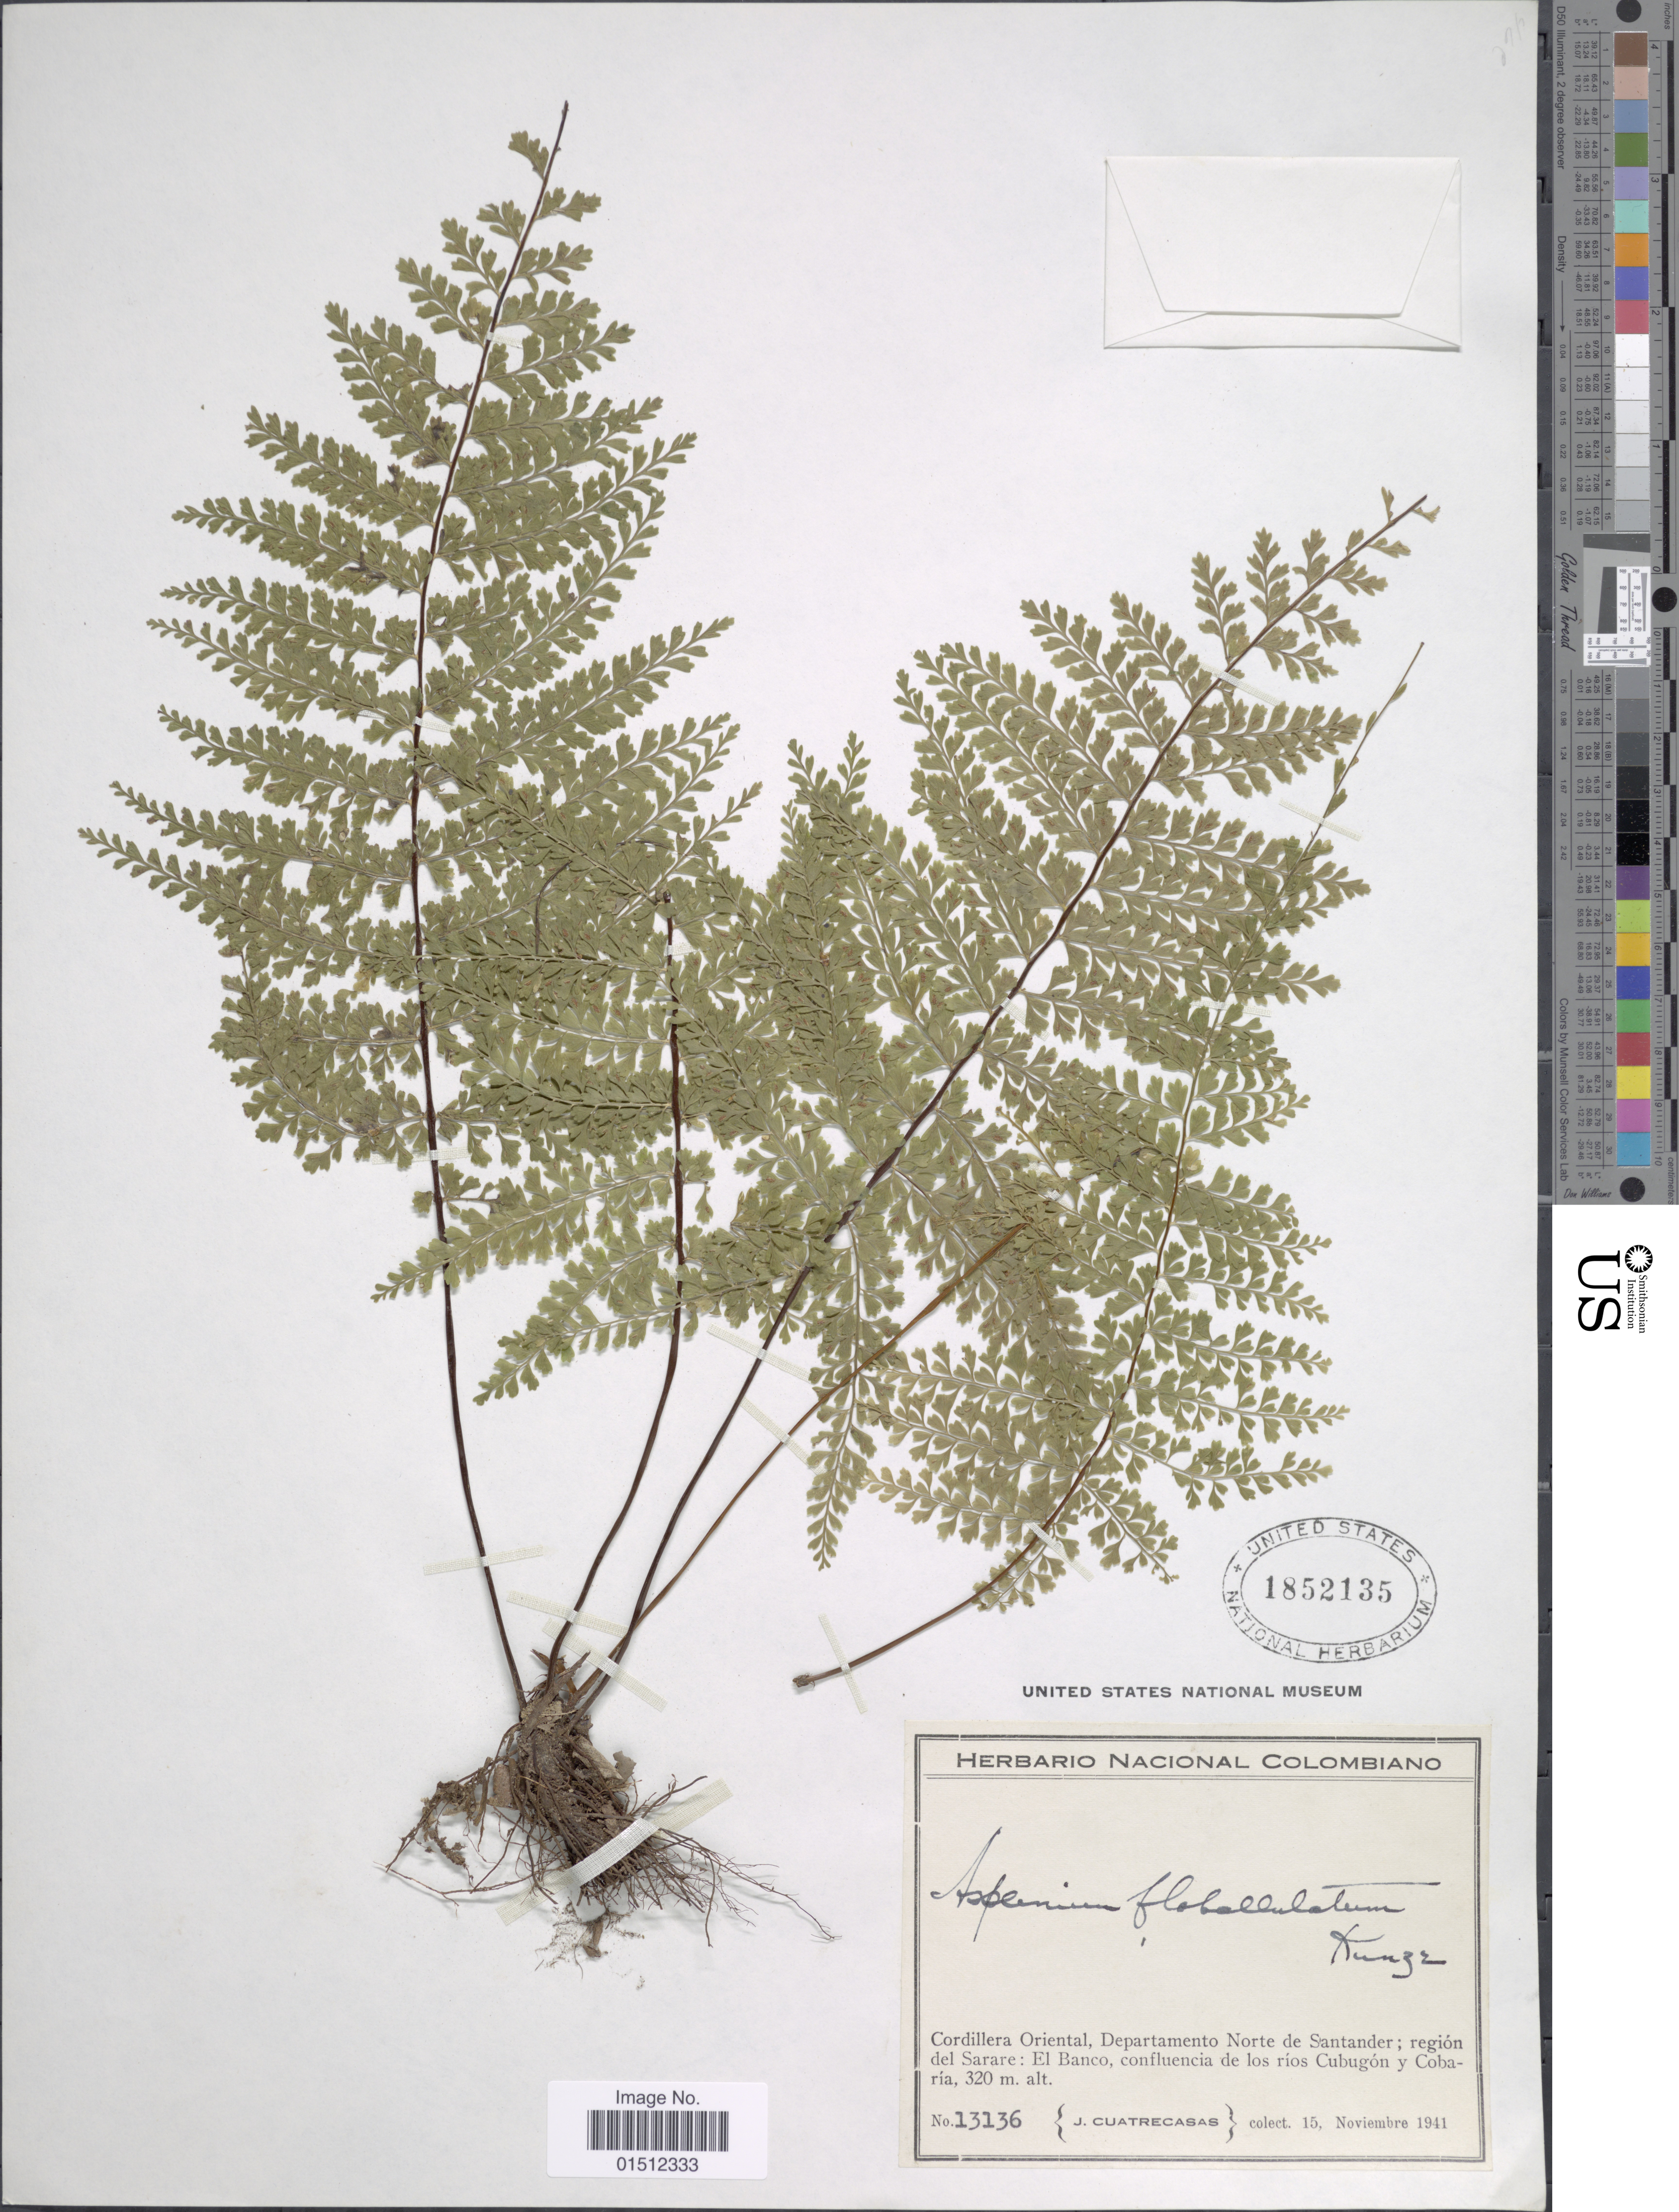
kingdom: Plantae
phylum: Tracheophyta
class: Polypodiopsida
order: Polypodiales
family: Aspleniaceae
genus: Asplenium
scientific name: Asplenium radicans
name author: L.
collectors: J. Cuatrecasas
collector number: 13136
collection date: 1941-11-15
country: Colombia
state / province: Norte de Santander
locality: Cordillera Oriental, Departamento Norte de Santander; region del Sarare: El Banco , confluencia de los rios Cubugon y Cobaria.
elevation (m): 320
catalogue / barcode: US 1852135